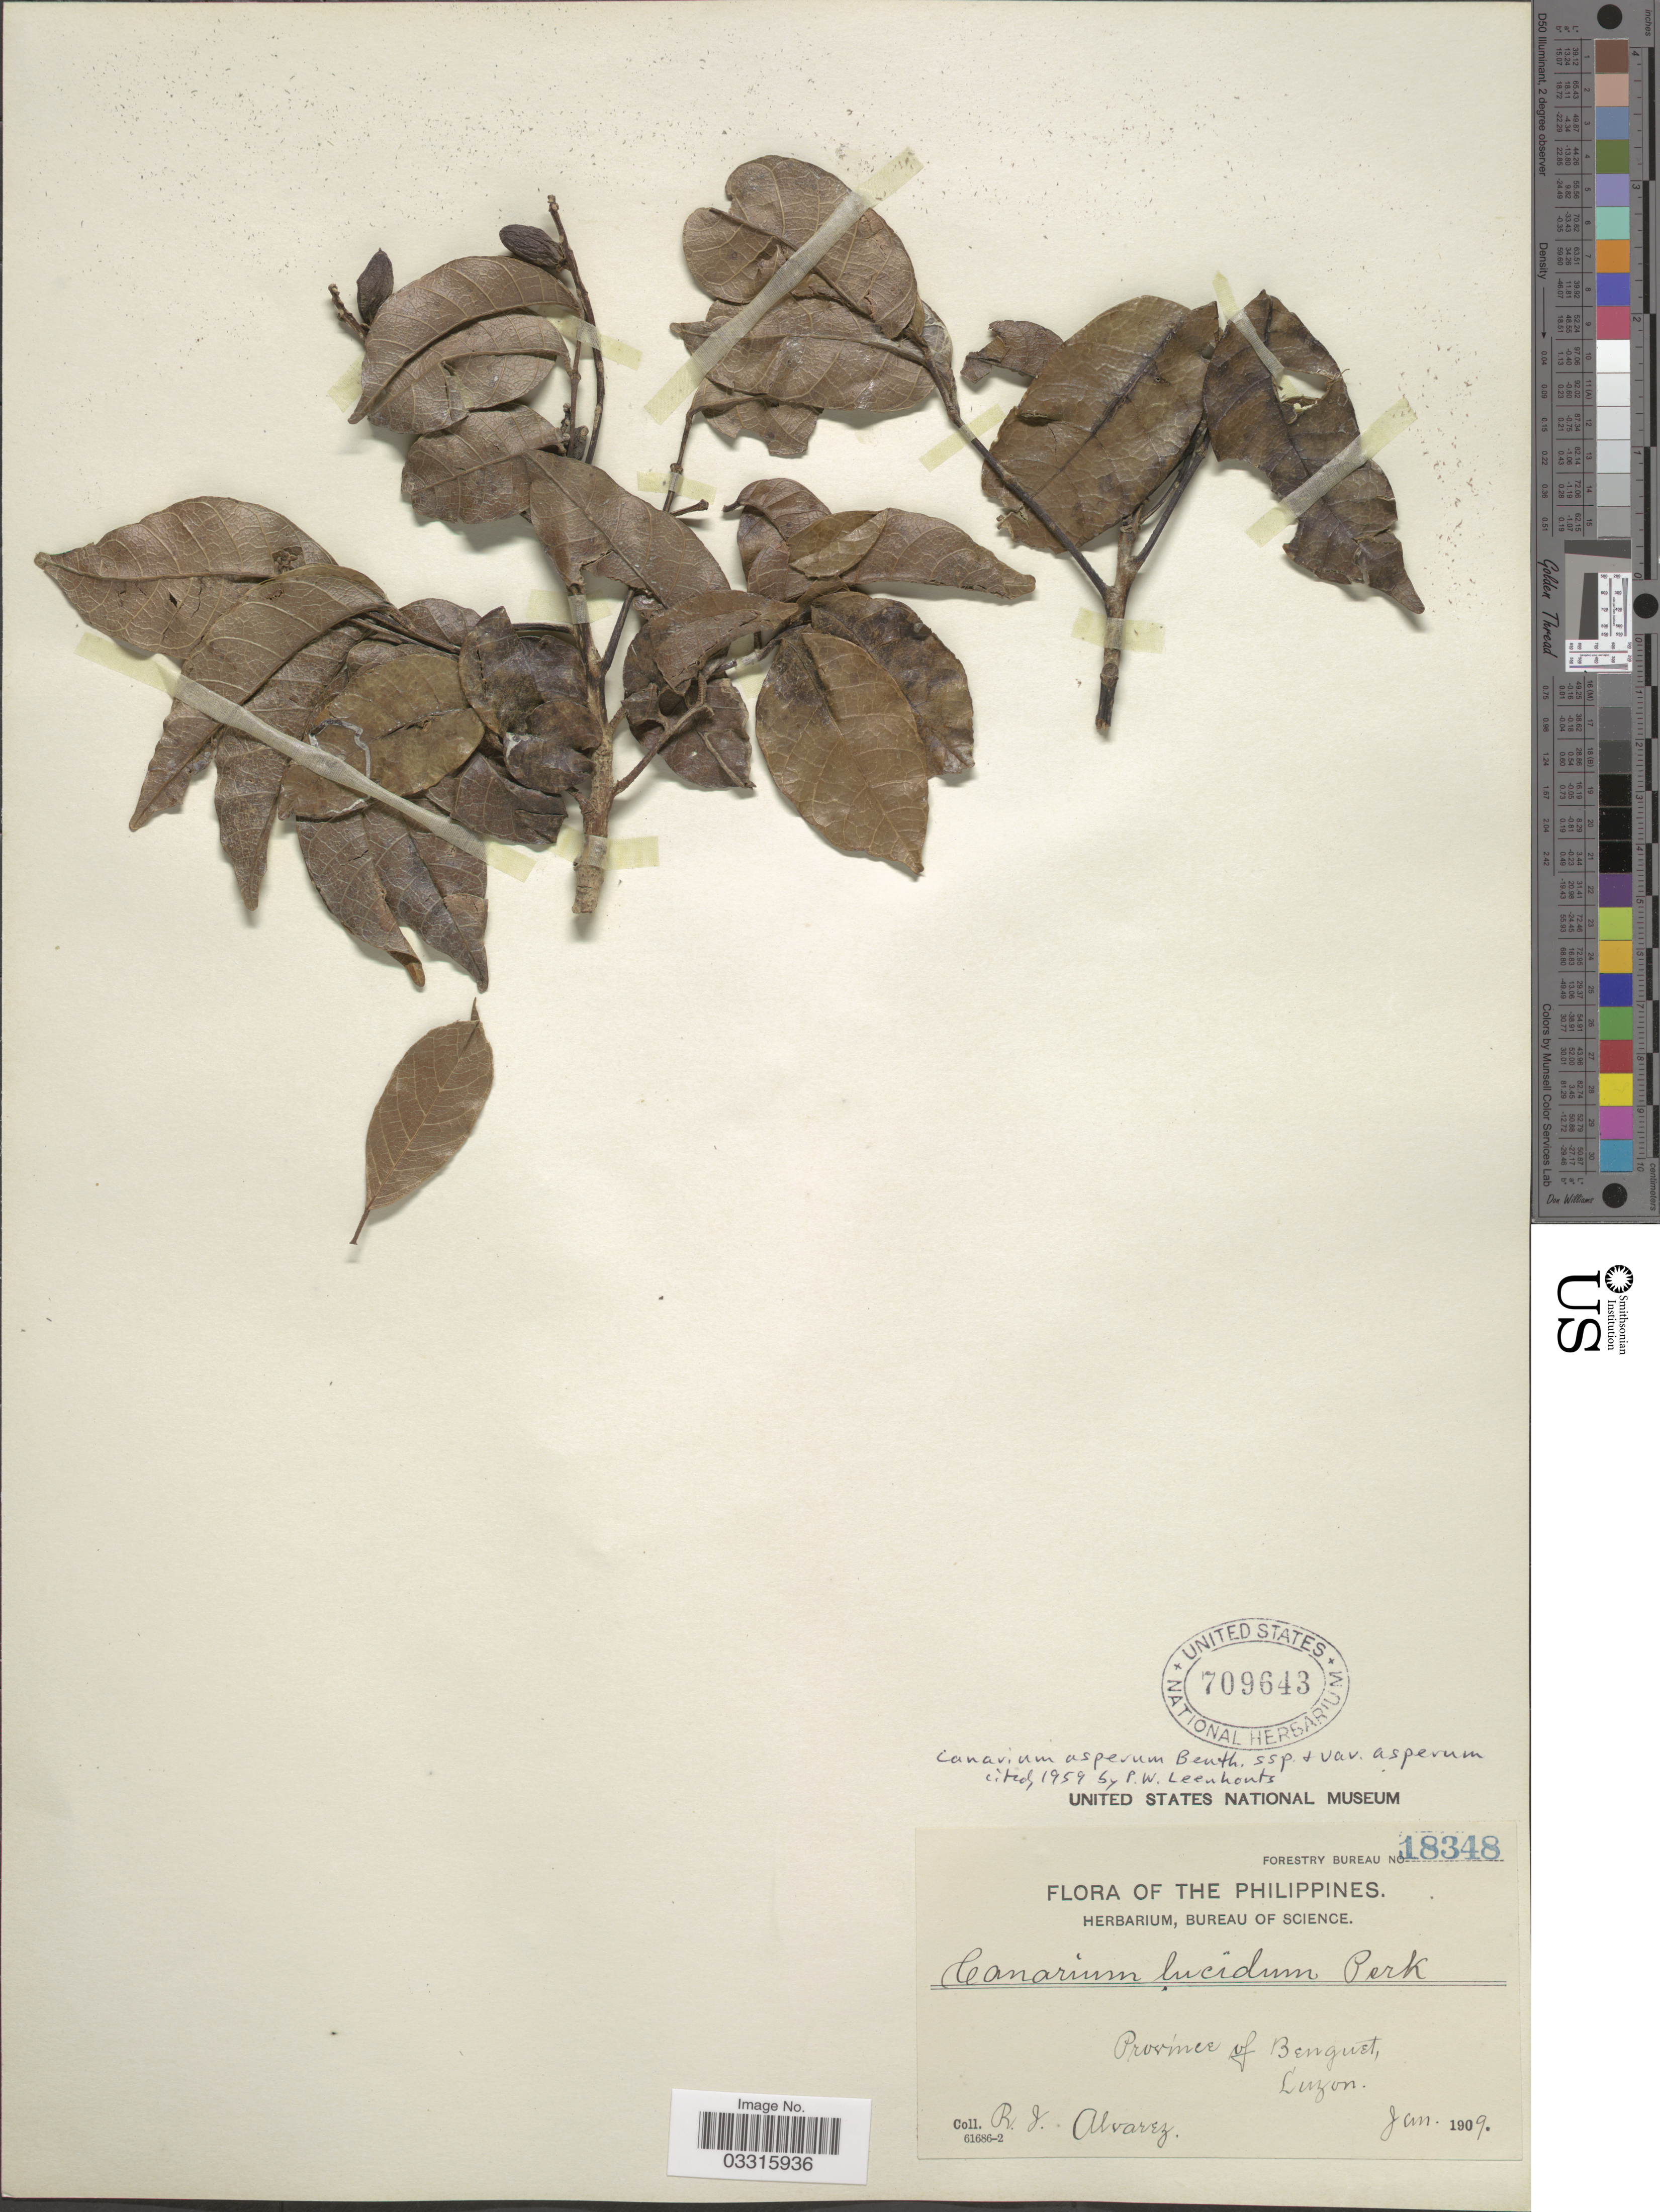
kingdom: Plantae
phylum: Tracheophyta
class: Magnoliopsida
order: Sapindales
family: Burseraceae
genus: Canarium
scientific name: Canarium asperum subsp. asperum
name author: Benth.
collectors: R. Alvarez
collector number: Forestry Bureau 18348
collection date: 1909-01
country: Philippines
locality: Province of Benguet, Luzon.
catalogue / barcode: US 709643